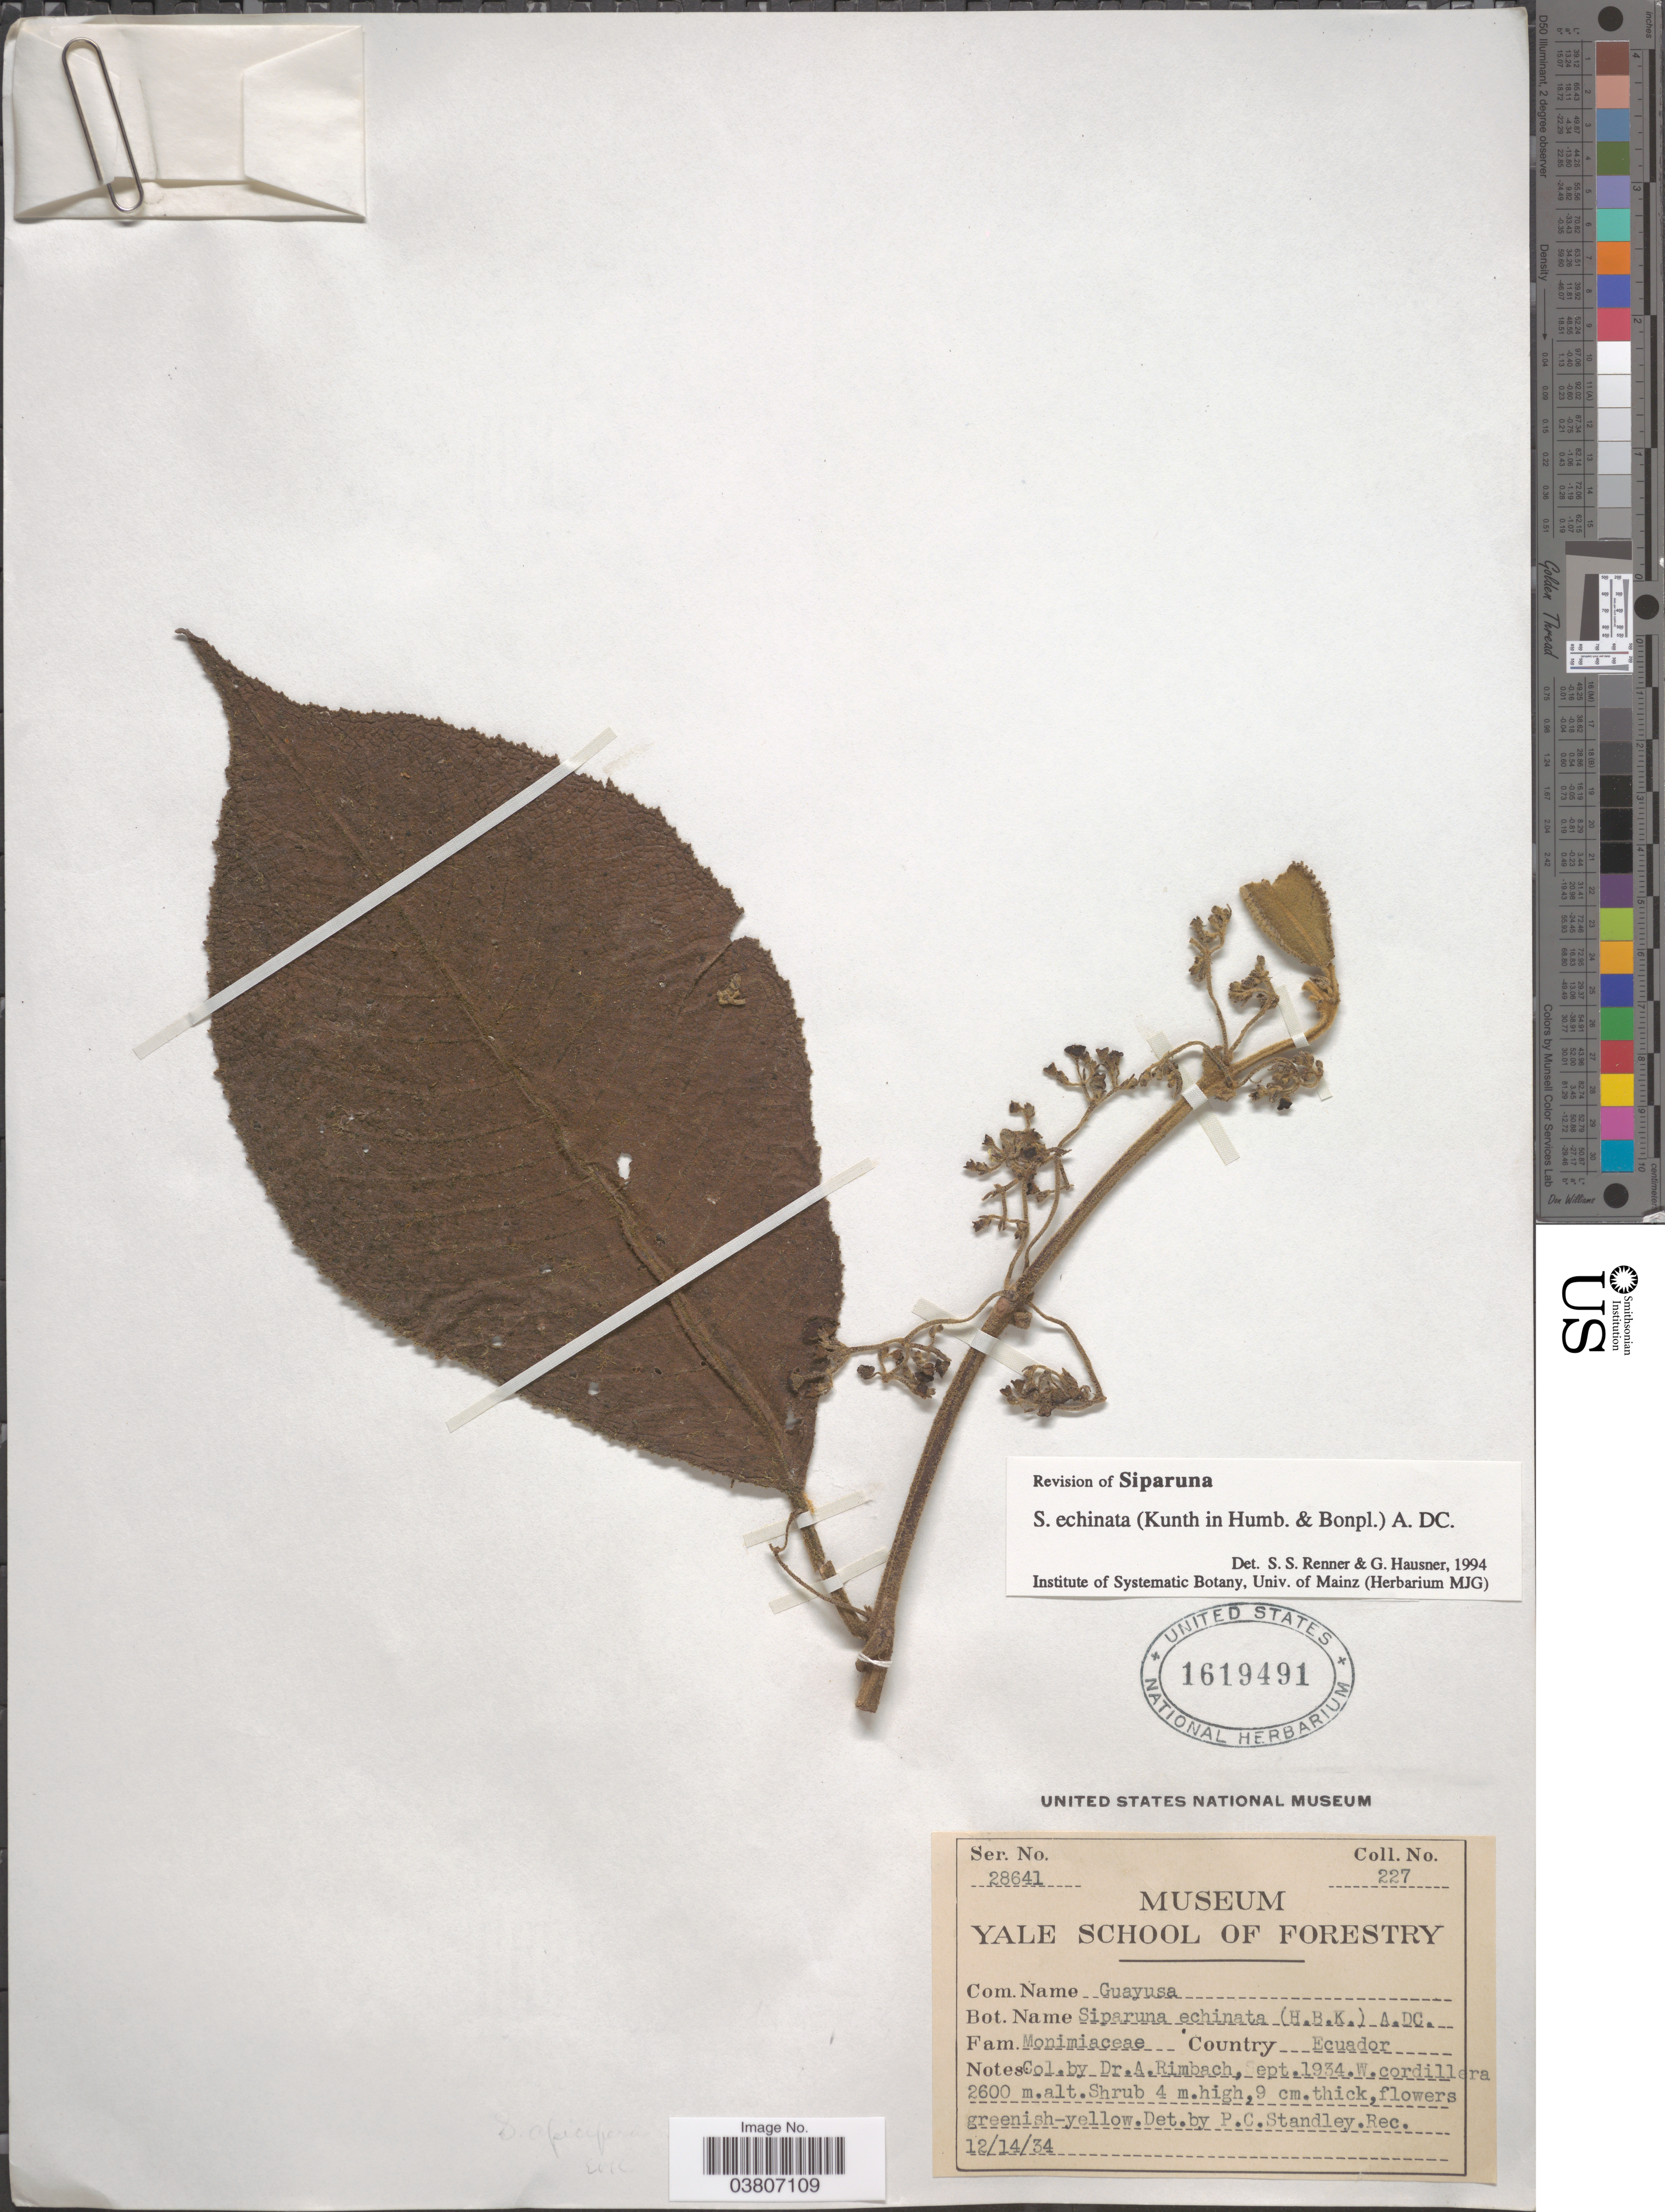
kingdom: Plantae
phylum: Tracheophyta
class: Magnoliopsida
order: Laurales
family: Siparunaceae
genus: Siparuna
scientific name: Siparuna echinata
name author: (Kunth) A. DC.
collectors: A. Rimbach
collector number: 227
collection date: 1934-09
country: Ecuador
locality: W. Cordillera.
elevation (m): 2600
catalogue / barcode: US 1619491